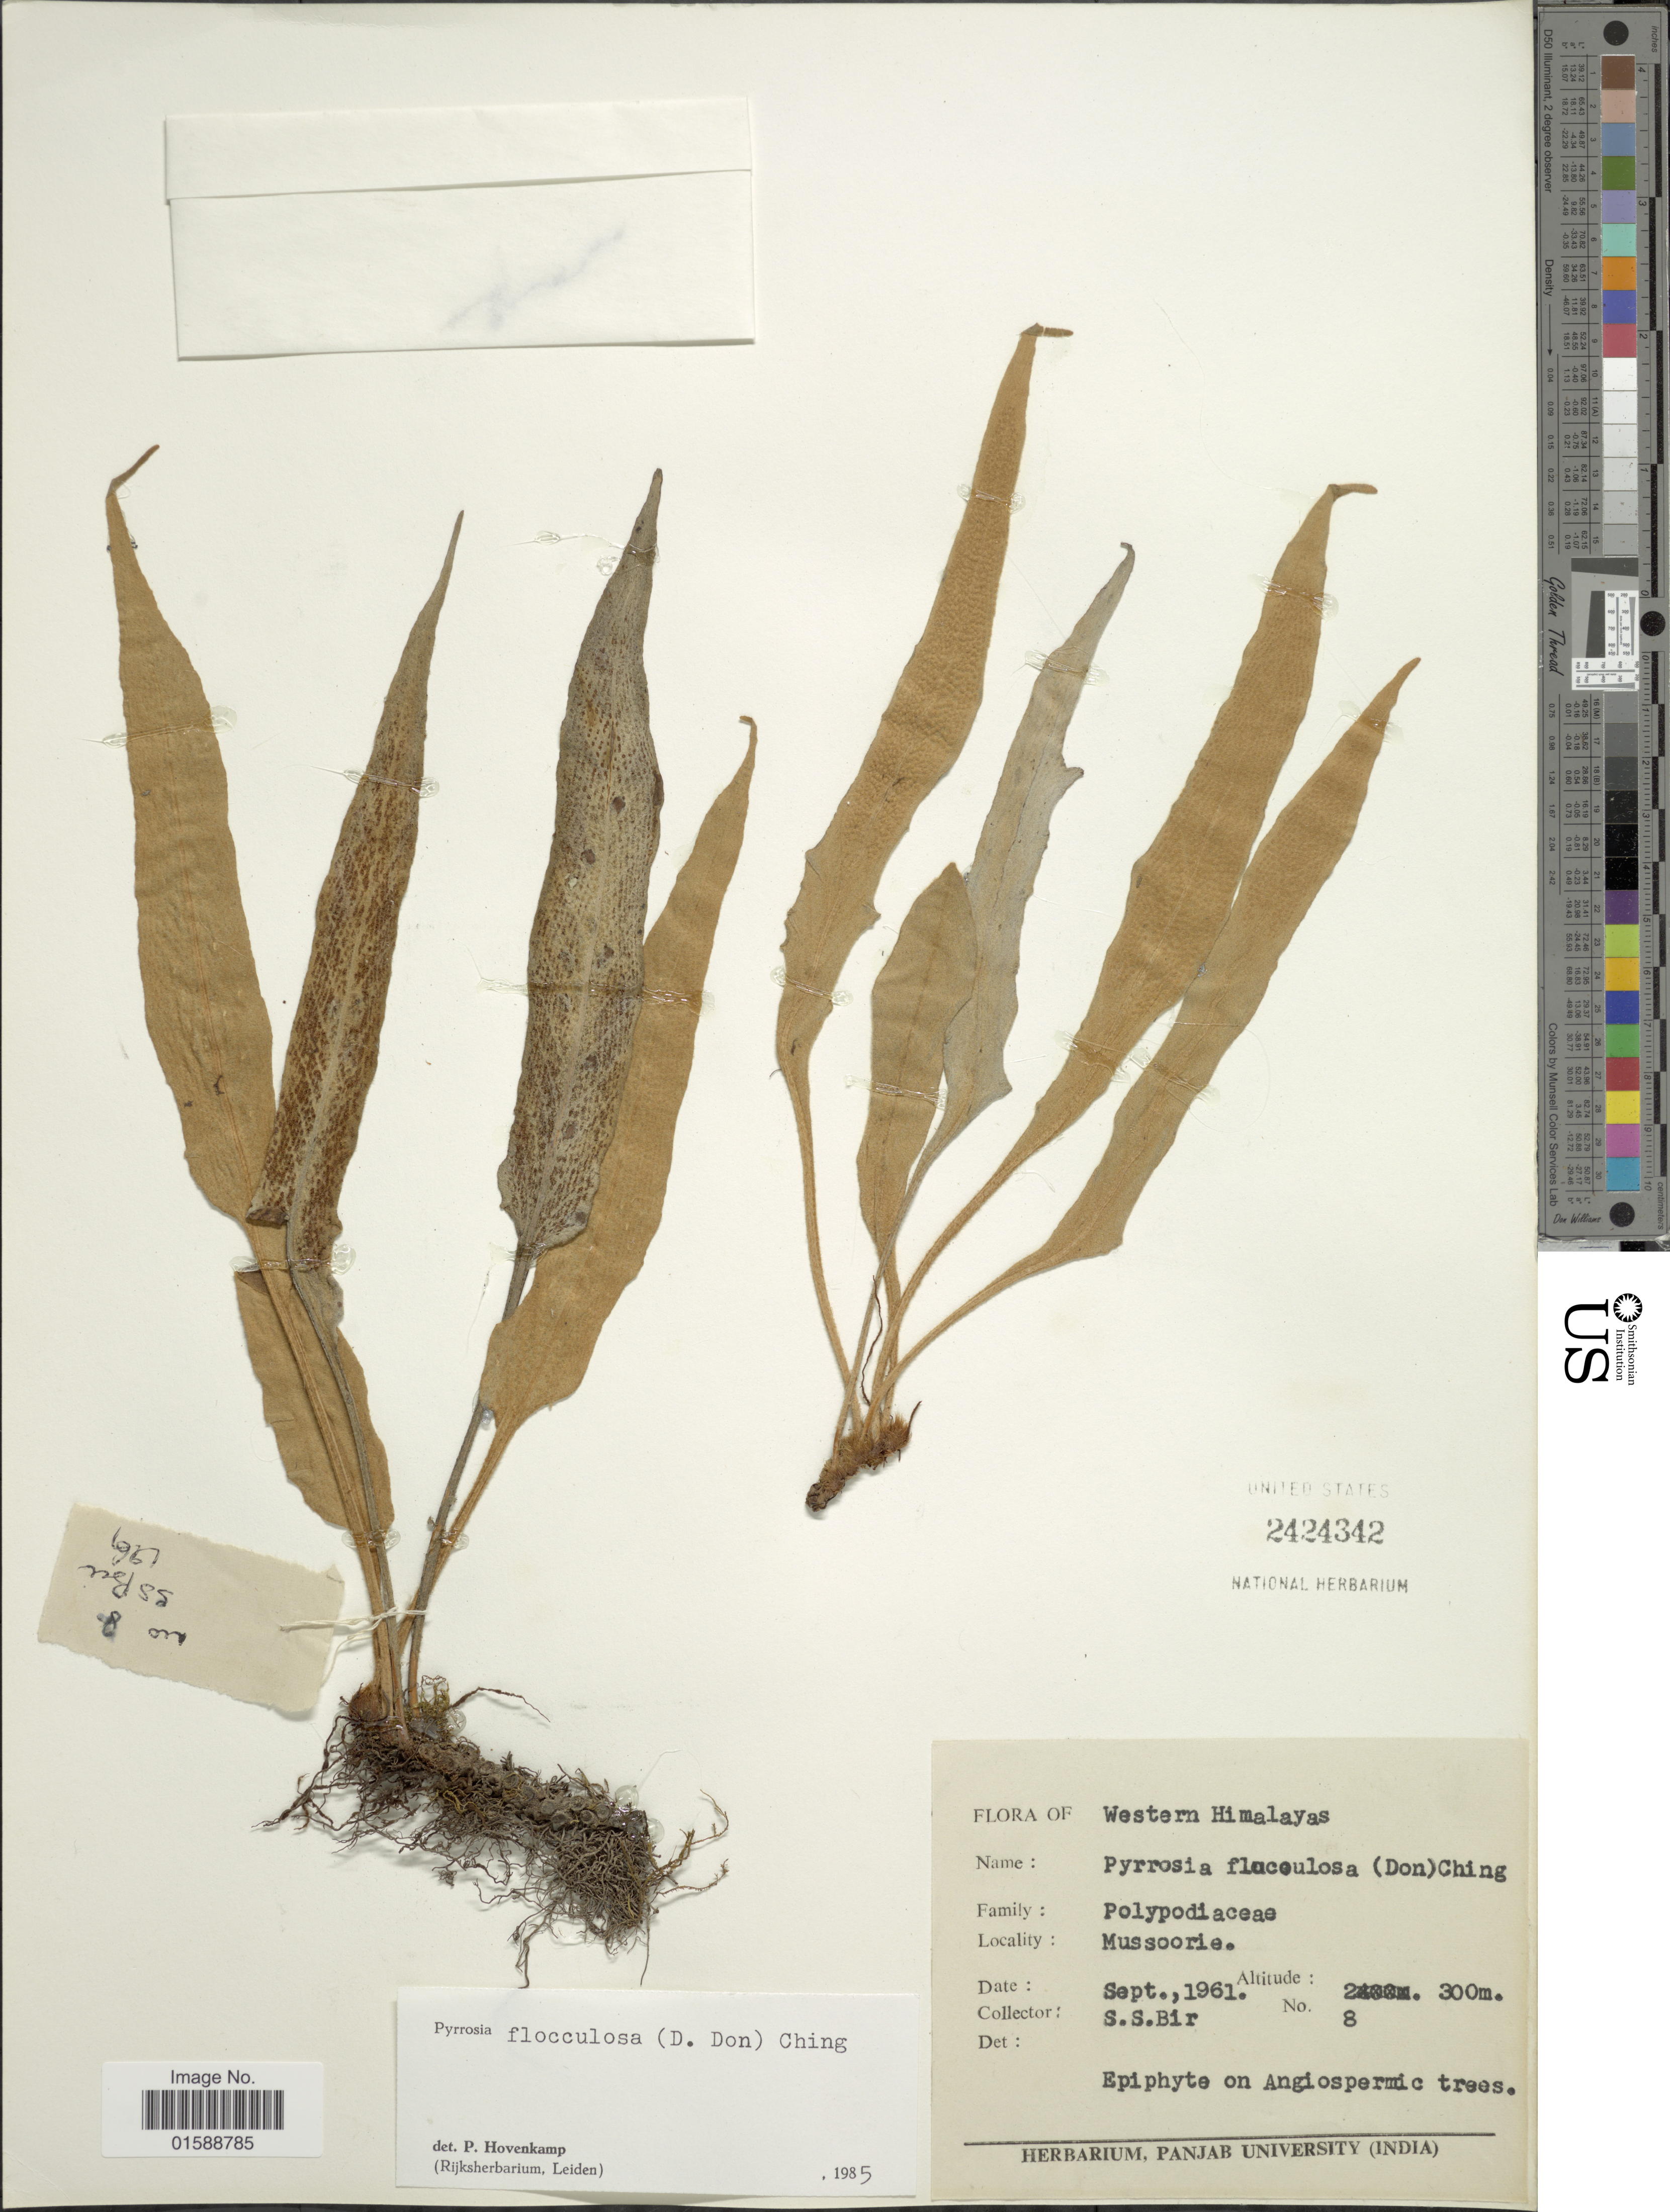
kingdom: Plantae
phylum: Tracheophyta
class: Polypodiopsida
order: Polypodiales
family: Polypodiaceae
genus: Pyrrosia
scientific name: Pyrrosia flocculosa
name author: (D. Don) Ching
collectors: S. S. Bir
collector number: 8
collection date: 1961-09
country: India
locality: Western Himalayas. Mussoorie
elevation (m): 300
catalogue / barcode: US 2424342